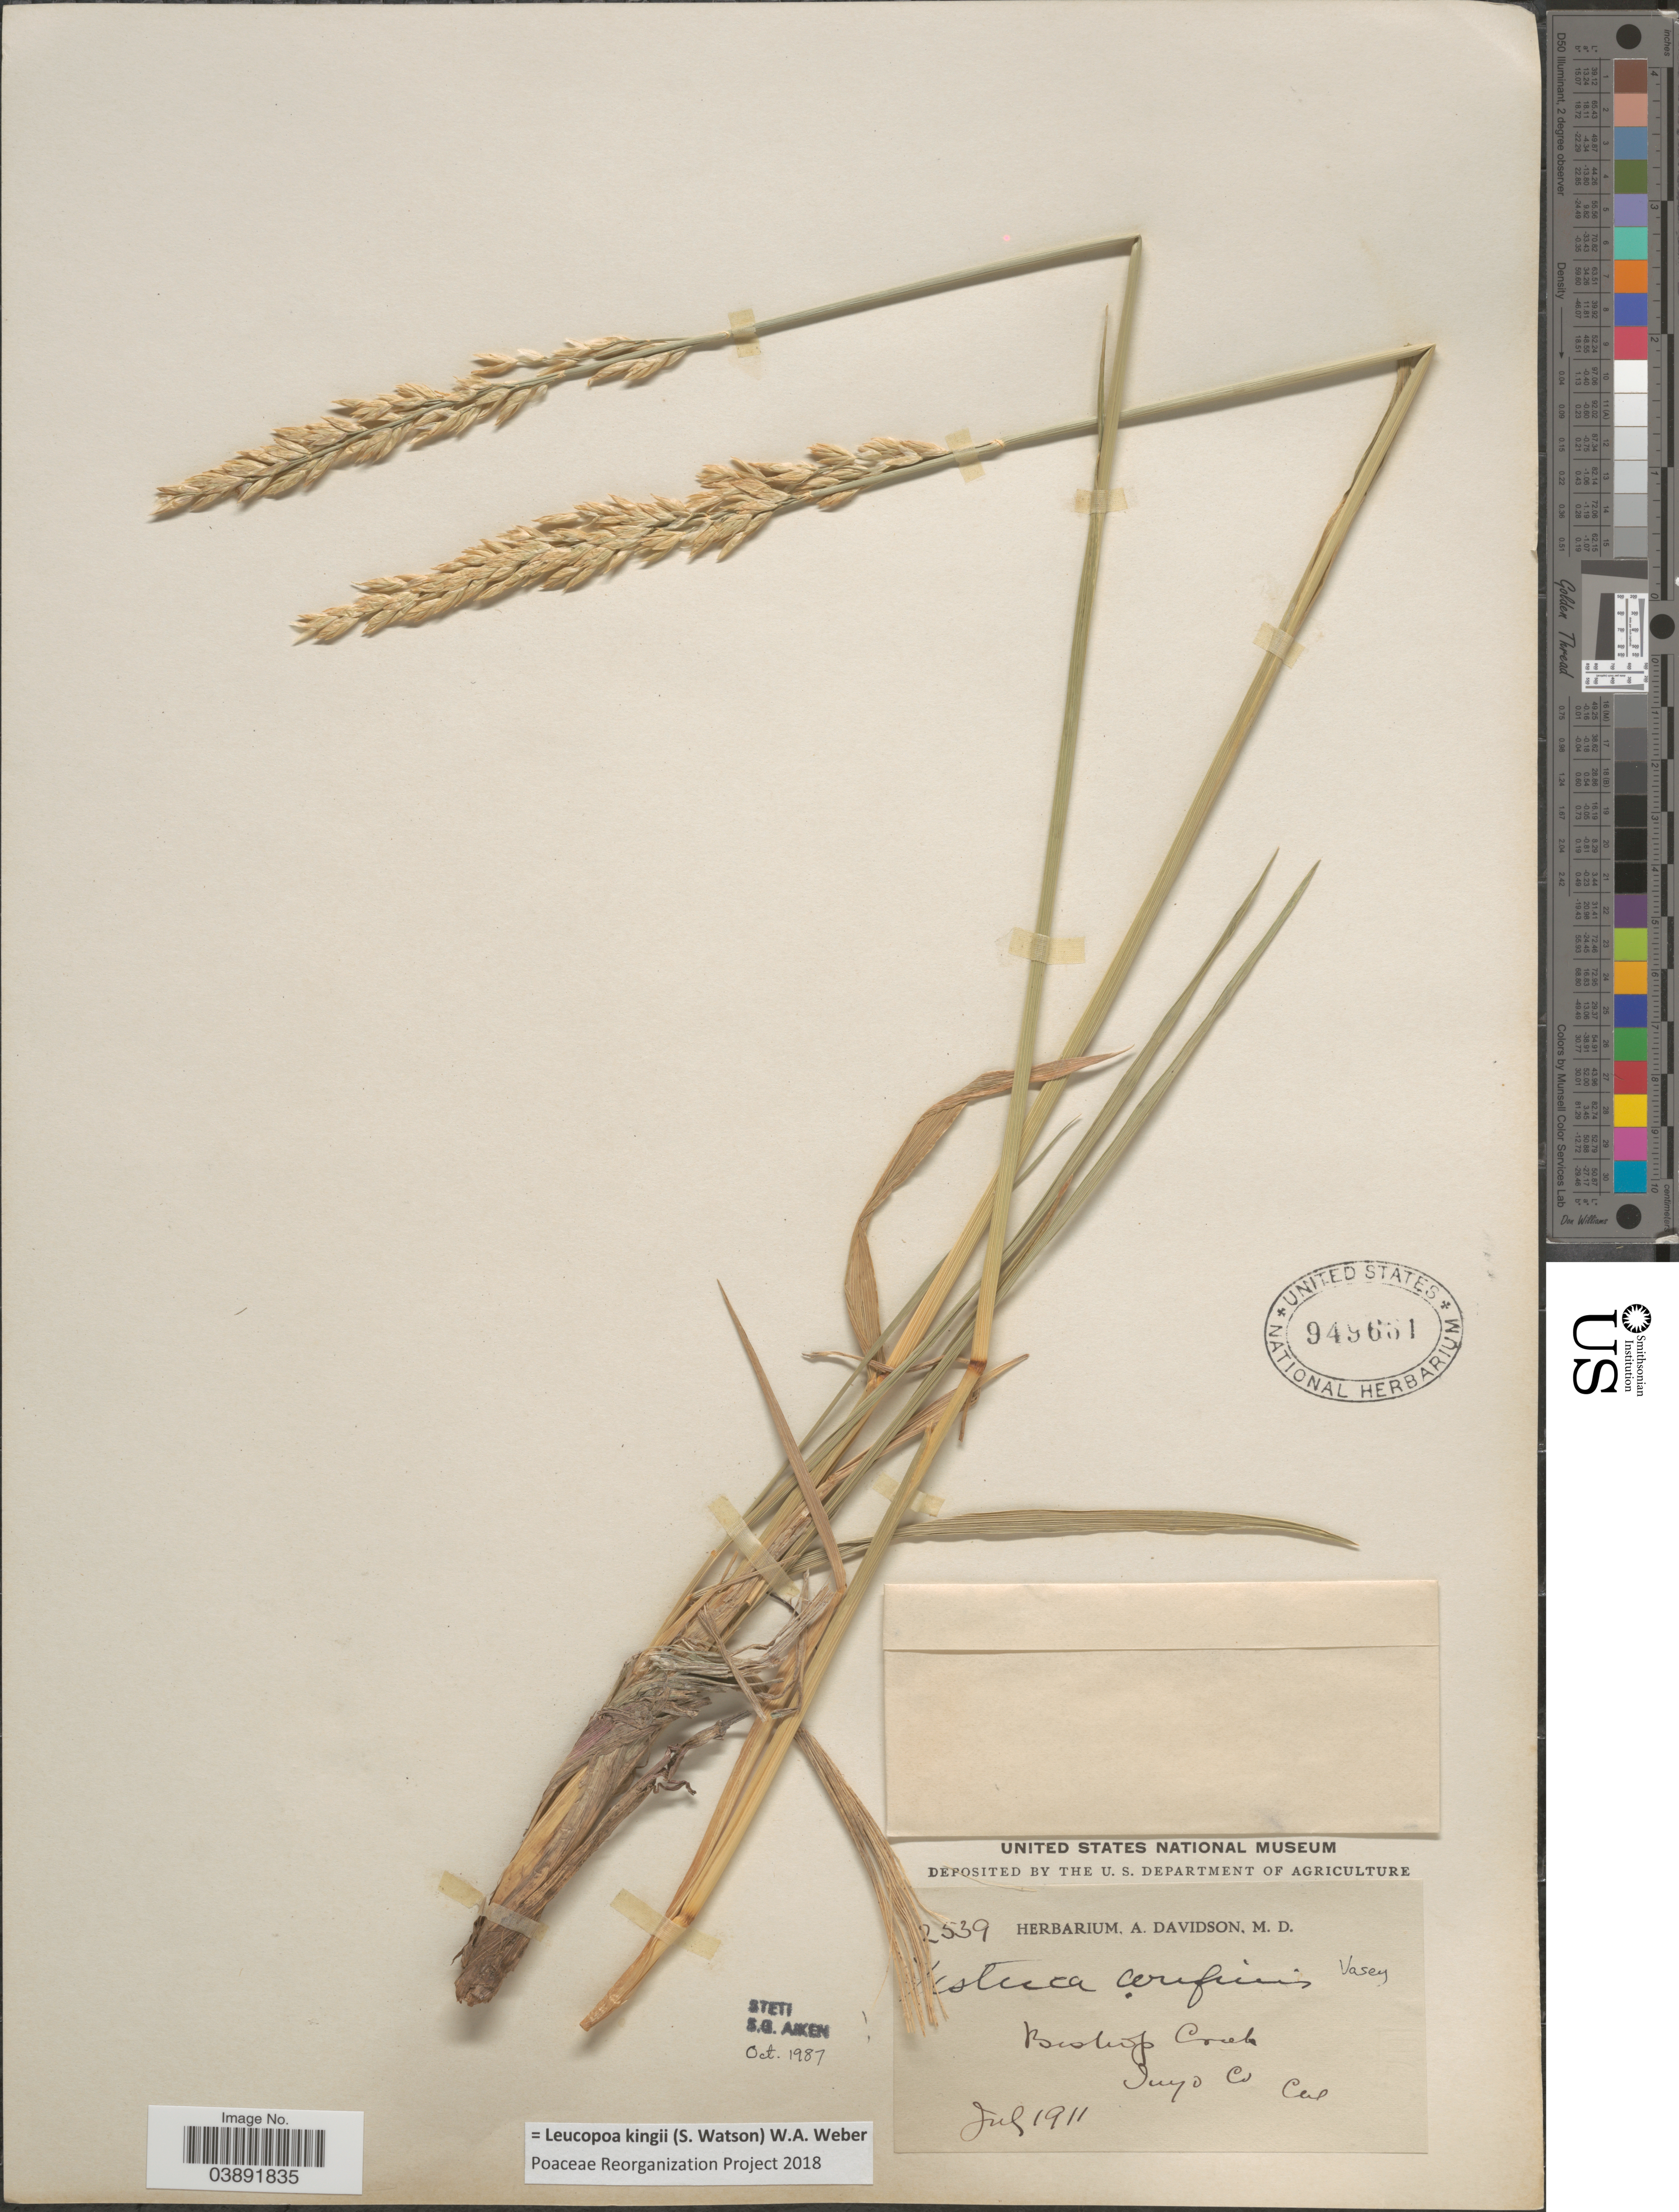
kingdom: Plantae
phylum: Tracheophyta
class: Liliopsida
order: Poales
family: Poaceae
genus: Hesperochloa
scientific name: Hesperochloa kingii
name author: (S. Watson) Rydb.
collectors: ex herb. A. Davidson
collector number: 2539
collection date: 1911-07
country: United States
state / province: California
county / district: Inyo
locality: Bishop Creek. Inyo Co.